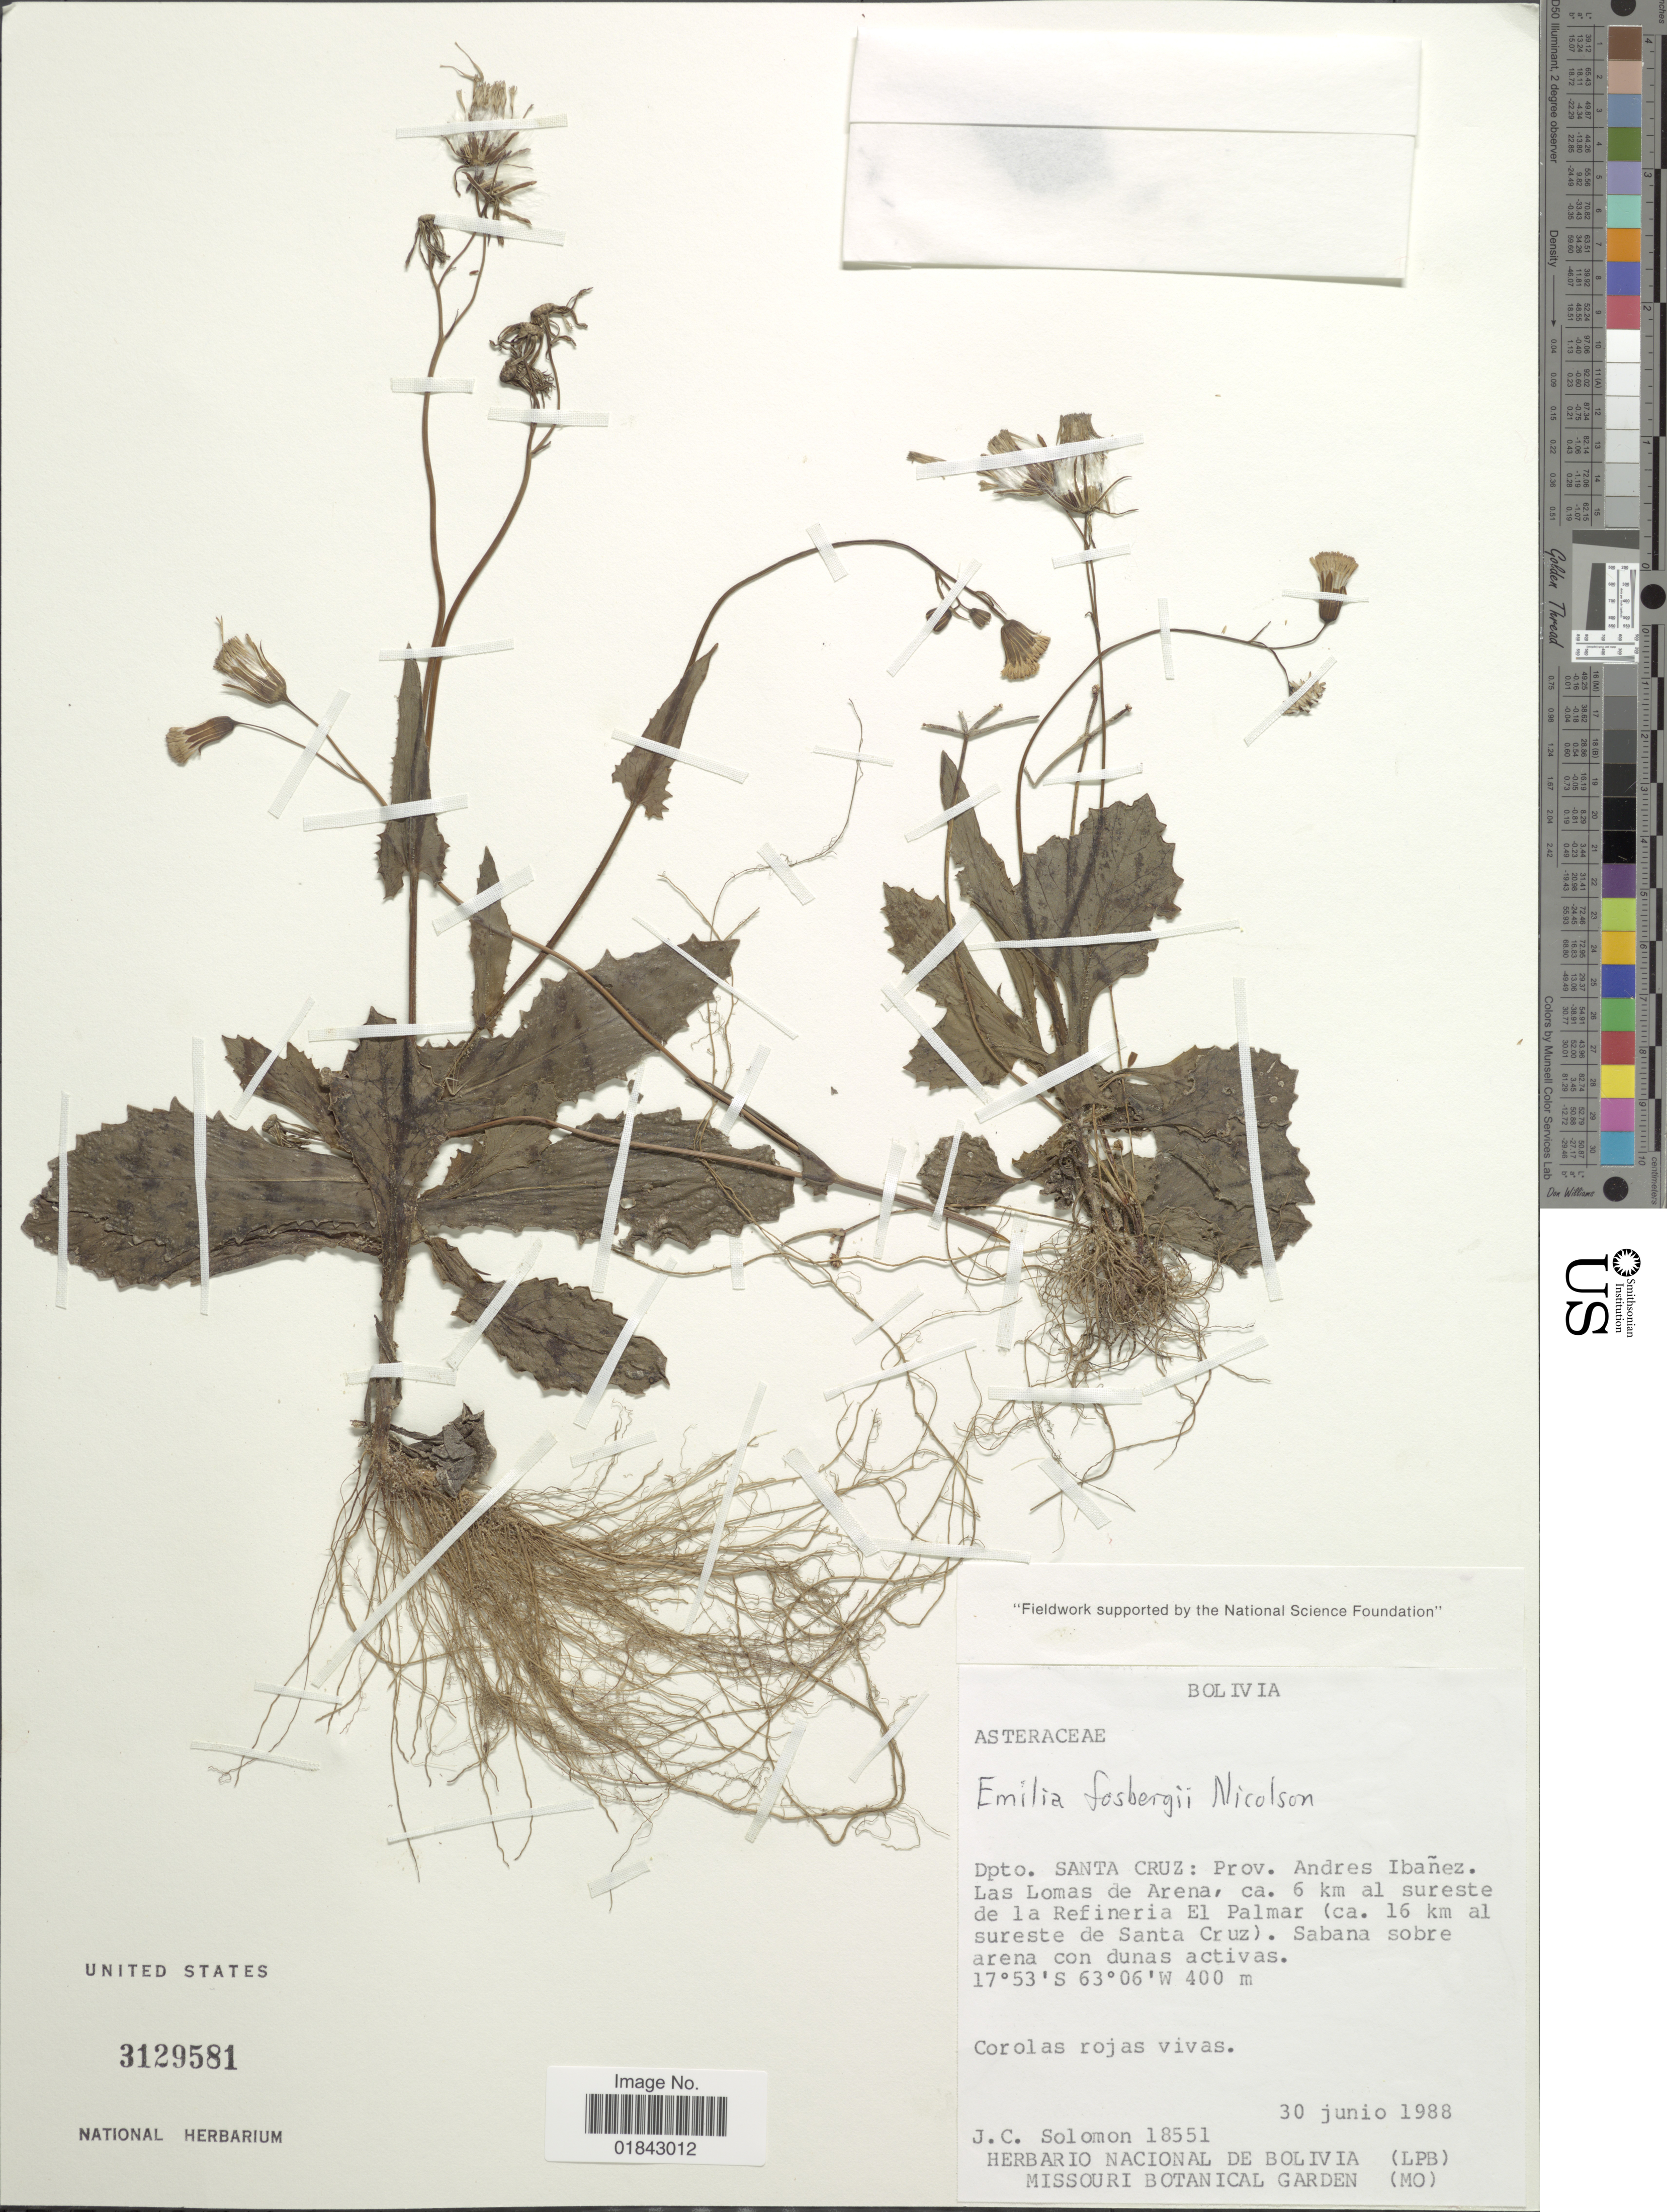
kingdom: Plantae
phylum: Tracheophyta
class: Magnoliopsida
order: Asterales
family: Asteraceae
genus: Emilia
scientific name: Emilia fosbergii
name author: Nicolson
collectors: J. C. Solomon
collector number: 18551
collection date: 1988-06-30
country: Bolivia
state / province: Santa Cruz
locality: Prov. Andres Ibañez, Las Lomas de Arena, ca. 6 km al sureste de ka Rifineria El Palmar (ca. 16 km al sureste de Santa Cruz), Sabana sobre arena con dunas activas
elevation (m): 400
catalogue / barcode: US 3129581